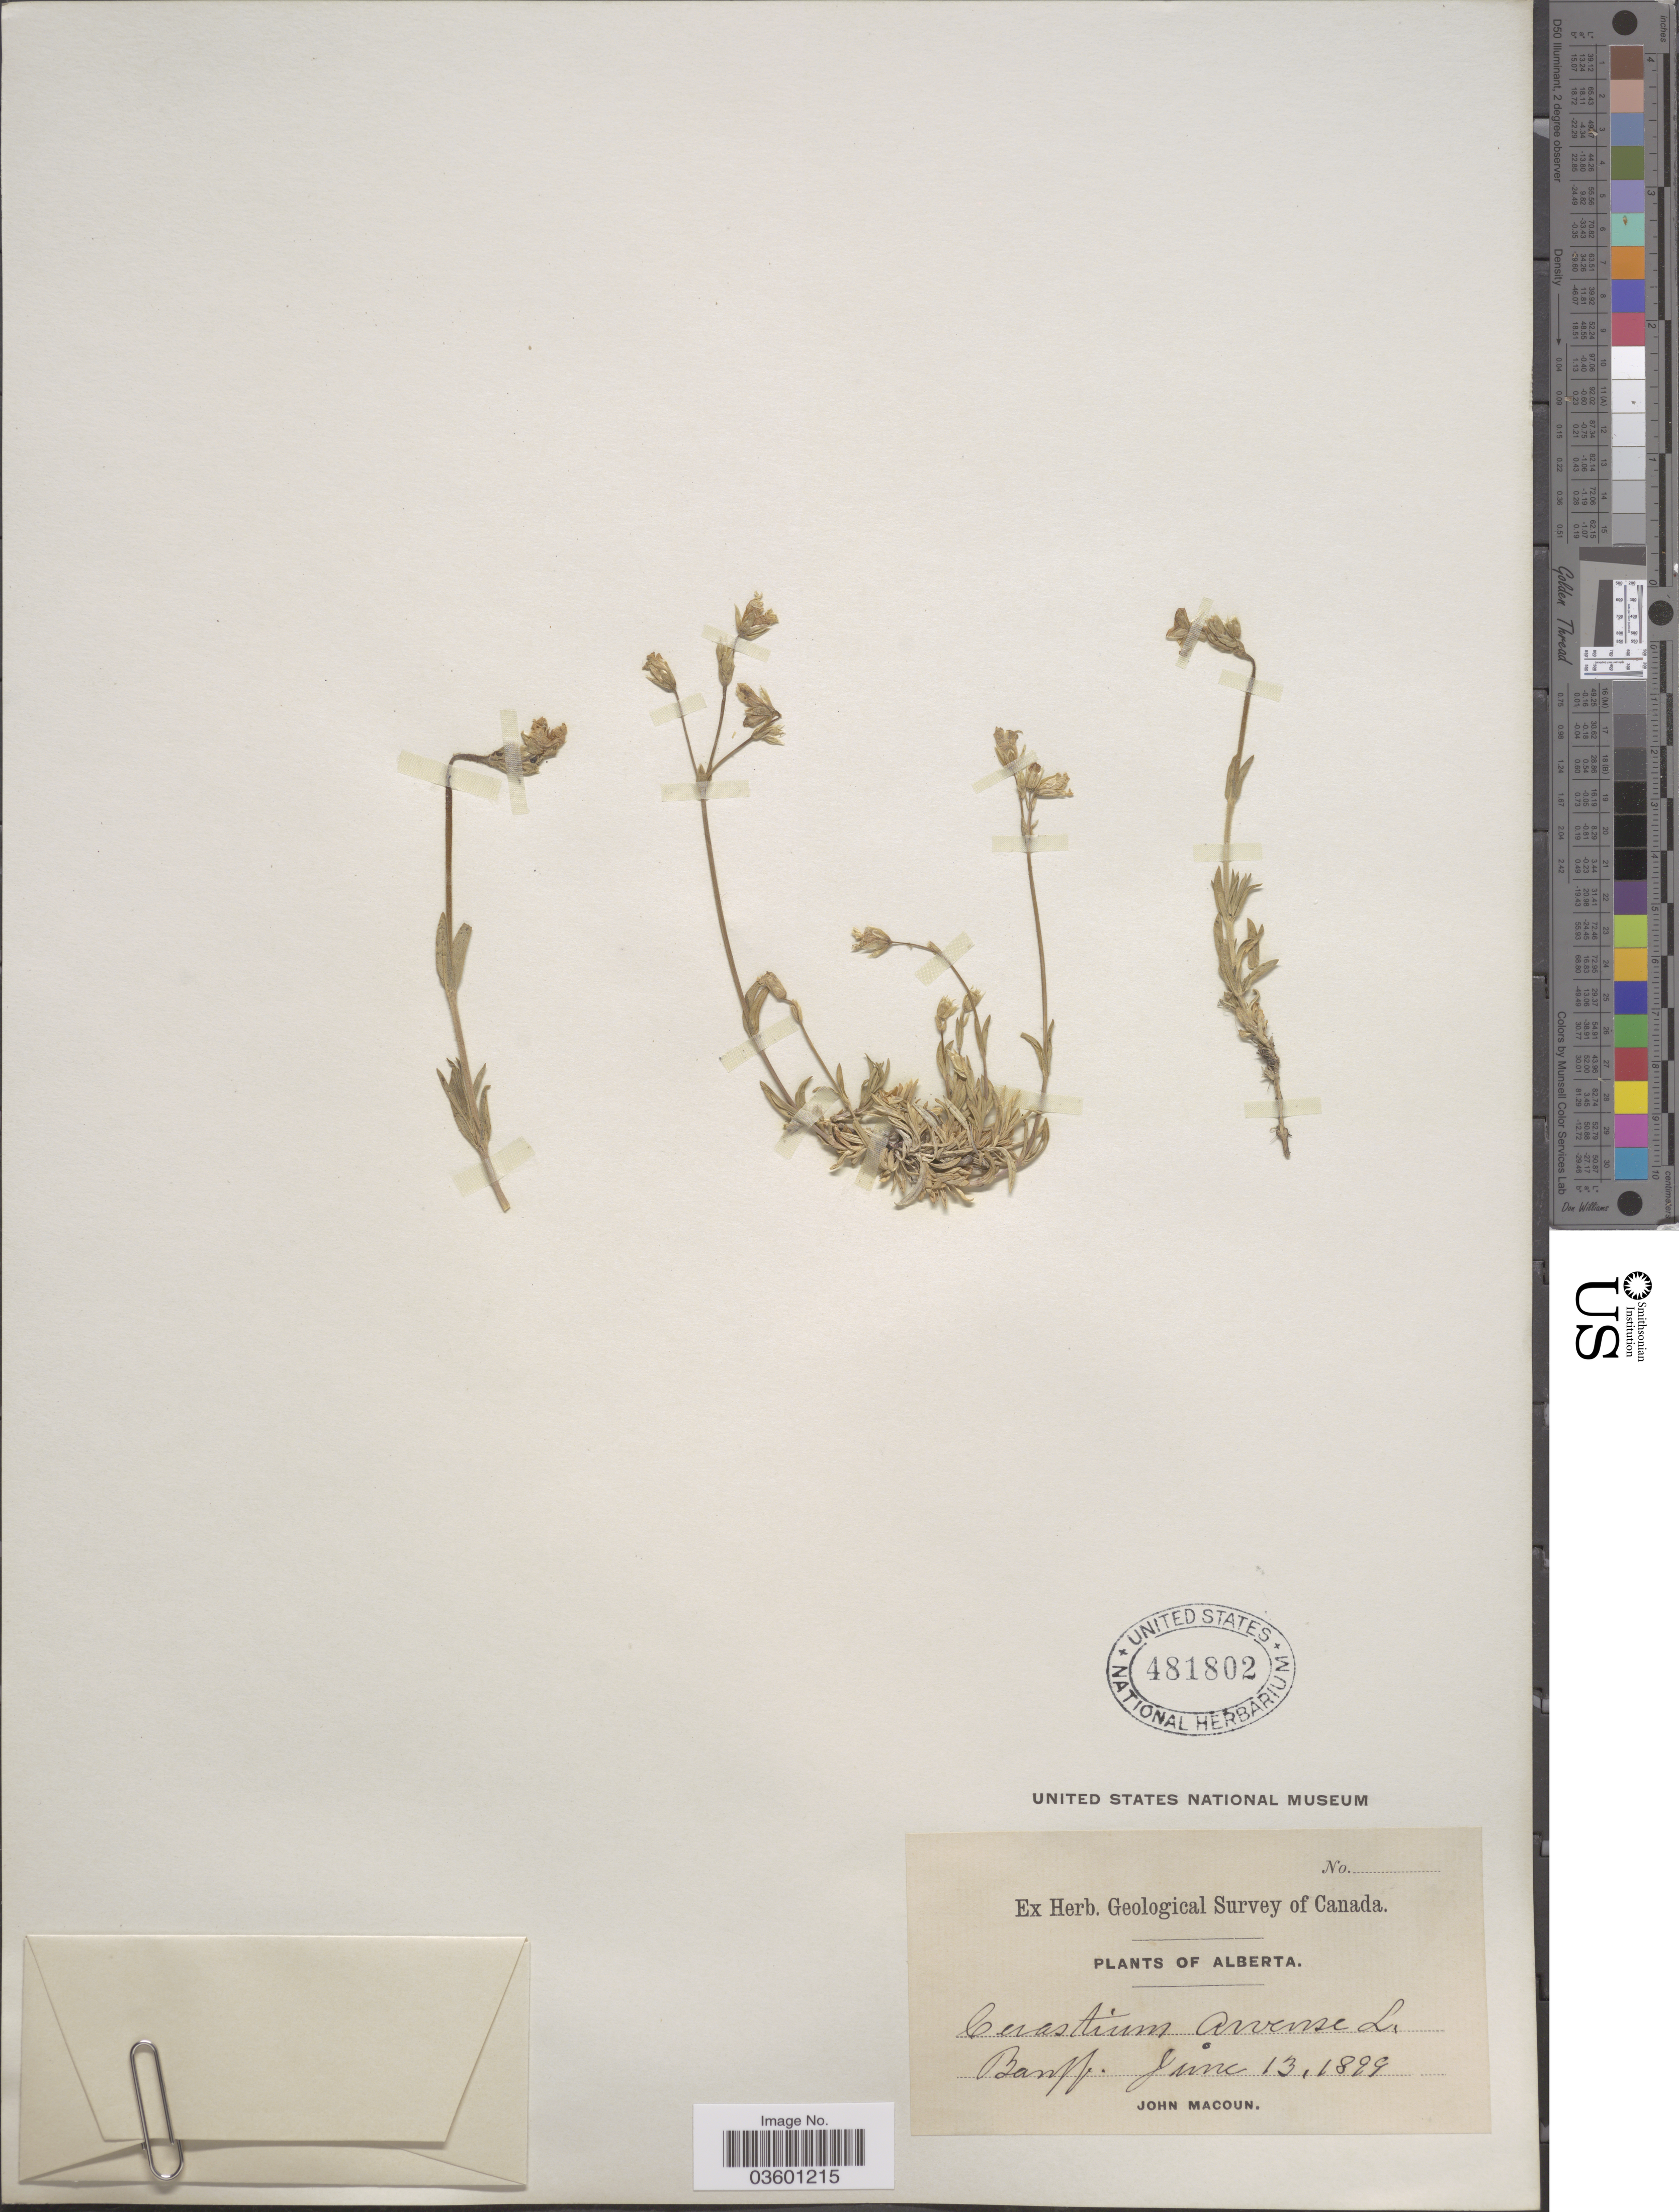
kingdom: Plantae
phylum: Tracheophyta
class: Magnoliopsida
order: Caryophyllales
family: Caryophyllaceae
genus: Cerastium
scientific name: Cerastium arvense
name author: L.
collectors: J. Macoun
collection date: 1899-06-13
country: Canada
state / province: Alberta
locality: Banff.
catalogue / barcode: US 481802